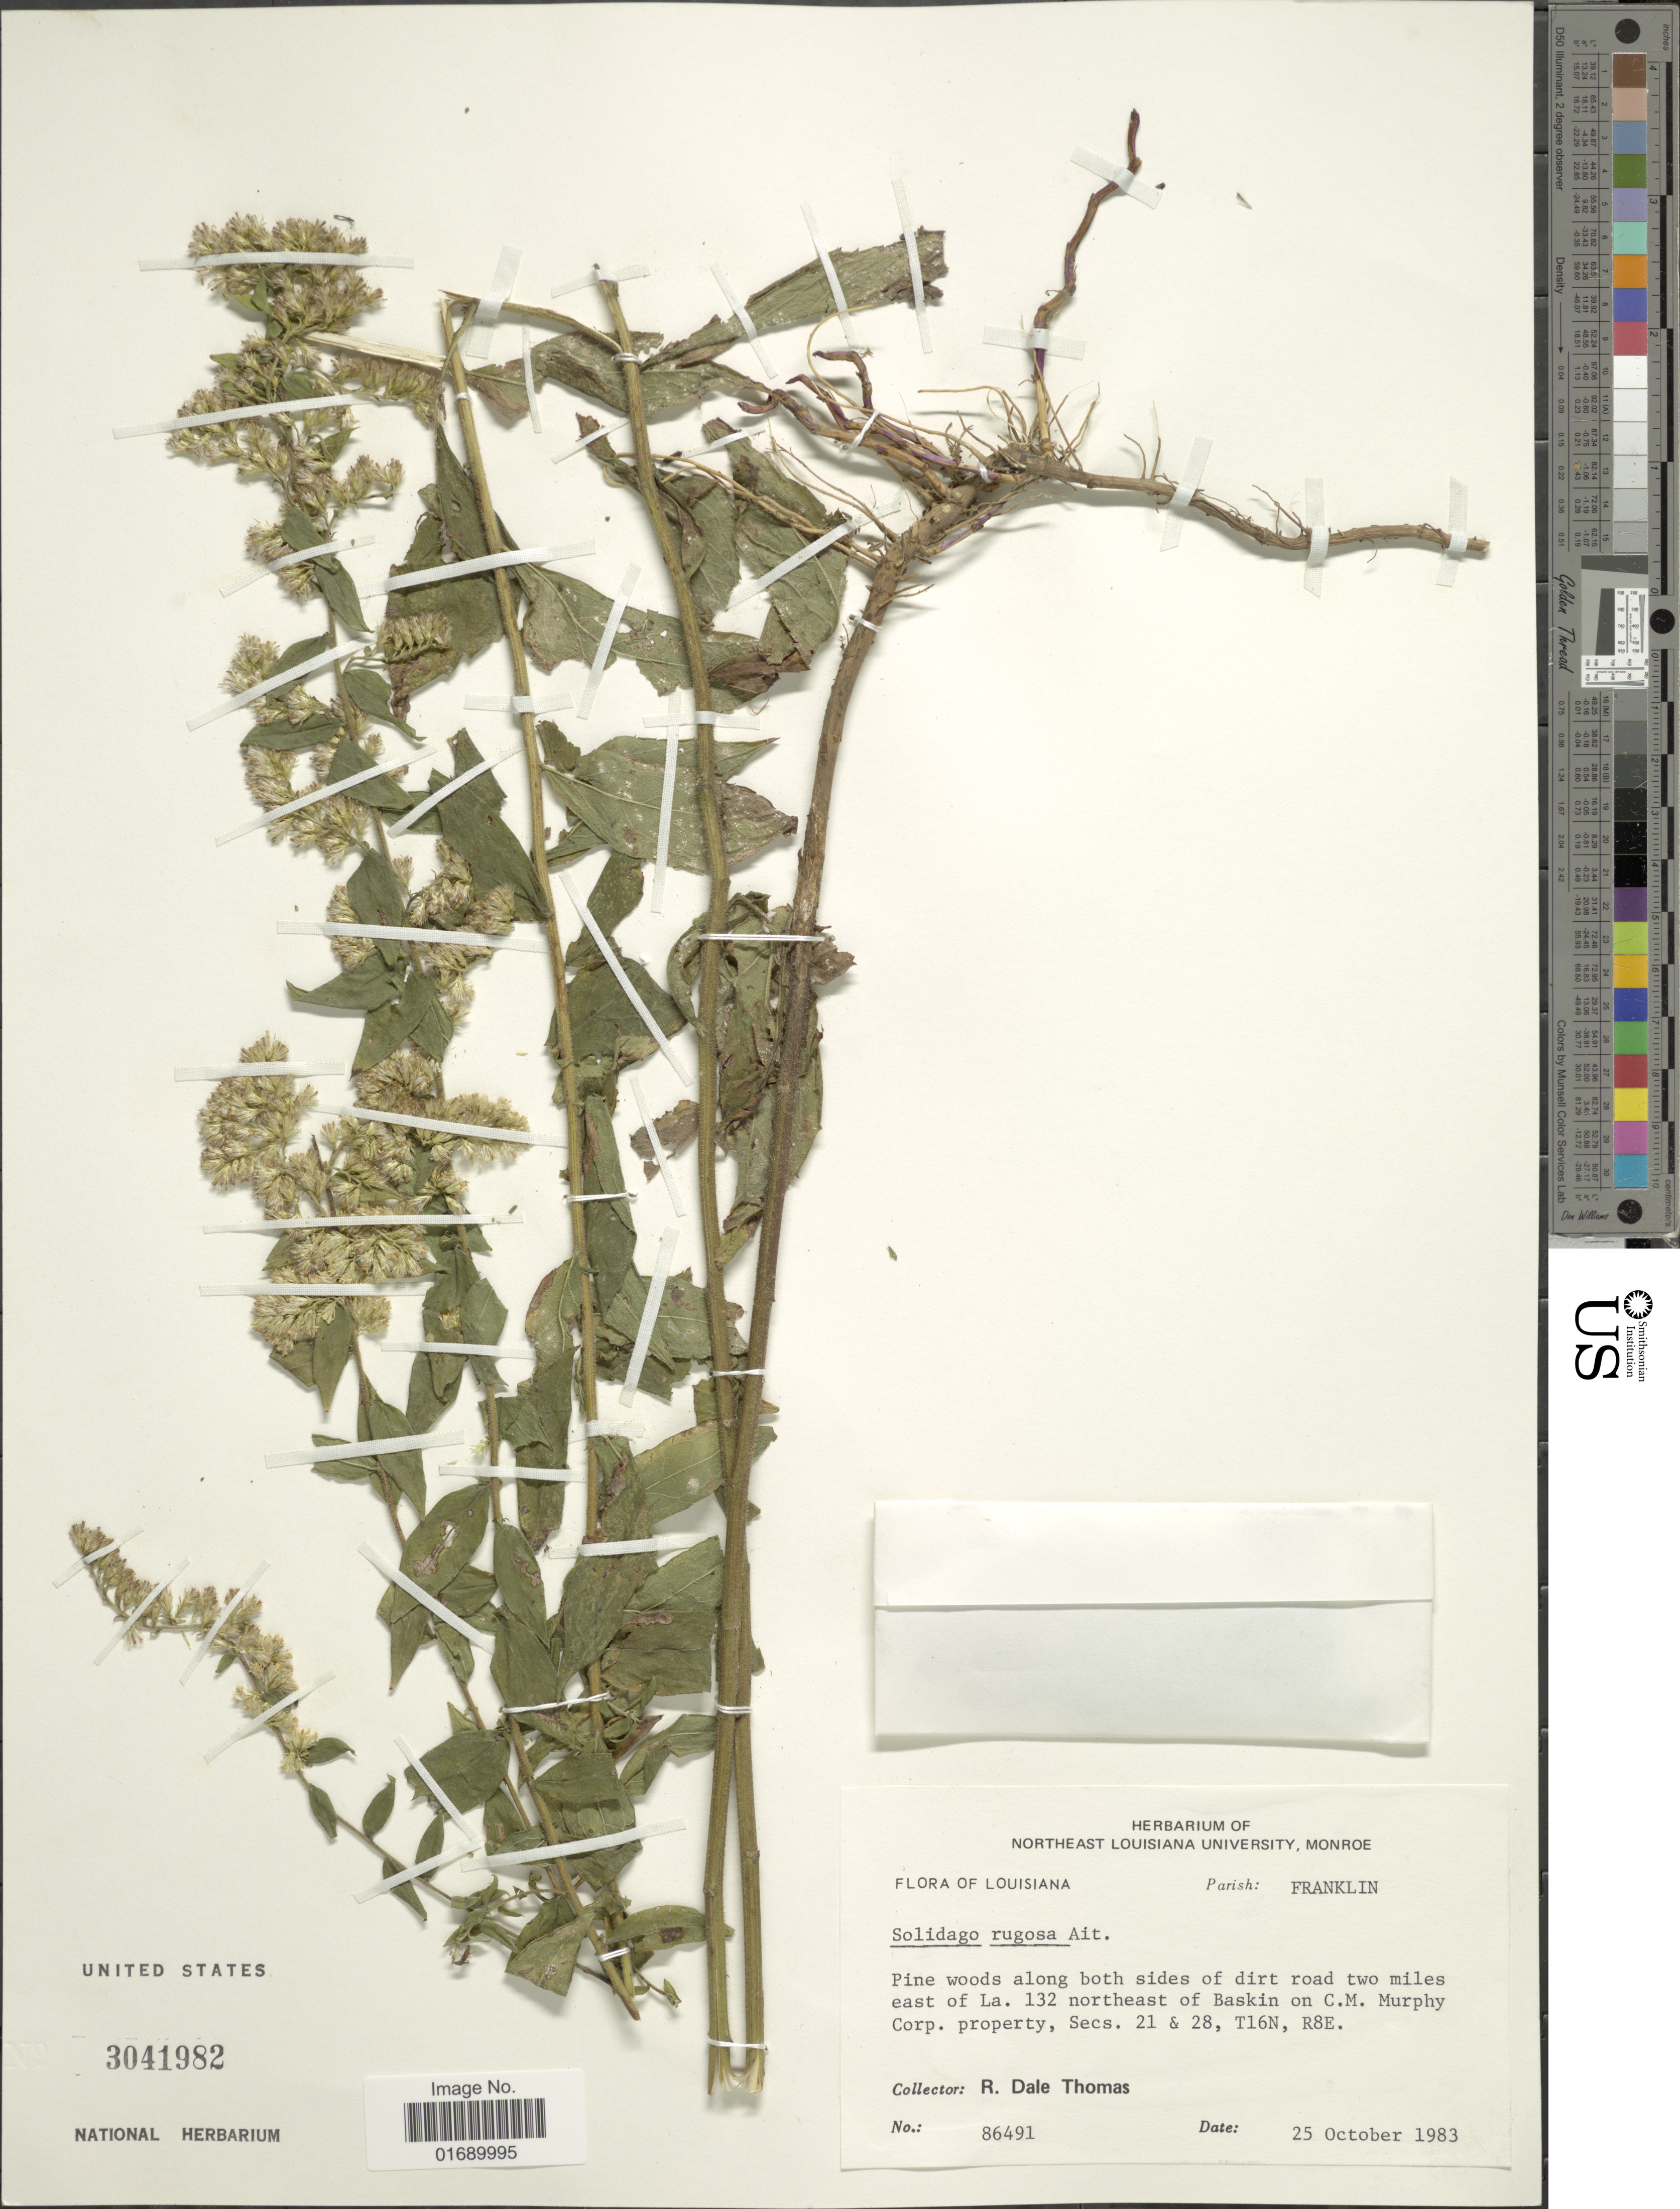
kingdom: Plantae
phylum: Tracheophyta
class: Magnoliopsida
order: Asterales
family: Asteraceae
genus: Solidago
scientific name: Solidago rugosa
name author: Mill.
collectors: R. Thomas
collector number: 86491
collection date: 1983-10-25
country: United States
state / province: Louisiana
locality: Parish: Franklin, Pine woods along both sides of dirt road two miles east of La. 132 northeast of Baskin on C.m. Murphy Corp. property, Secs 21 & 28, T16N, R8E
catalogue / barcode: US 3041982